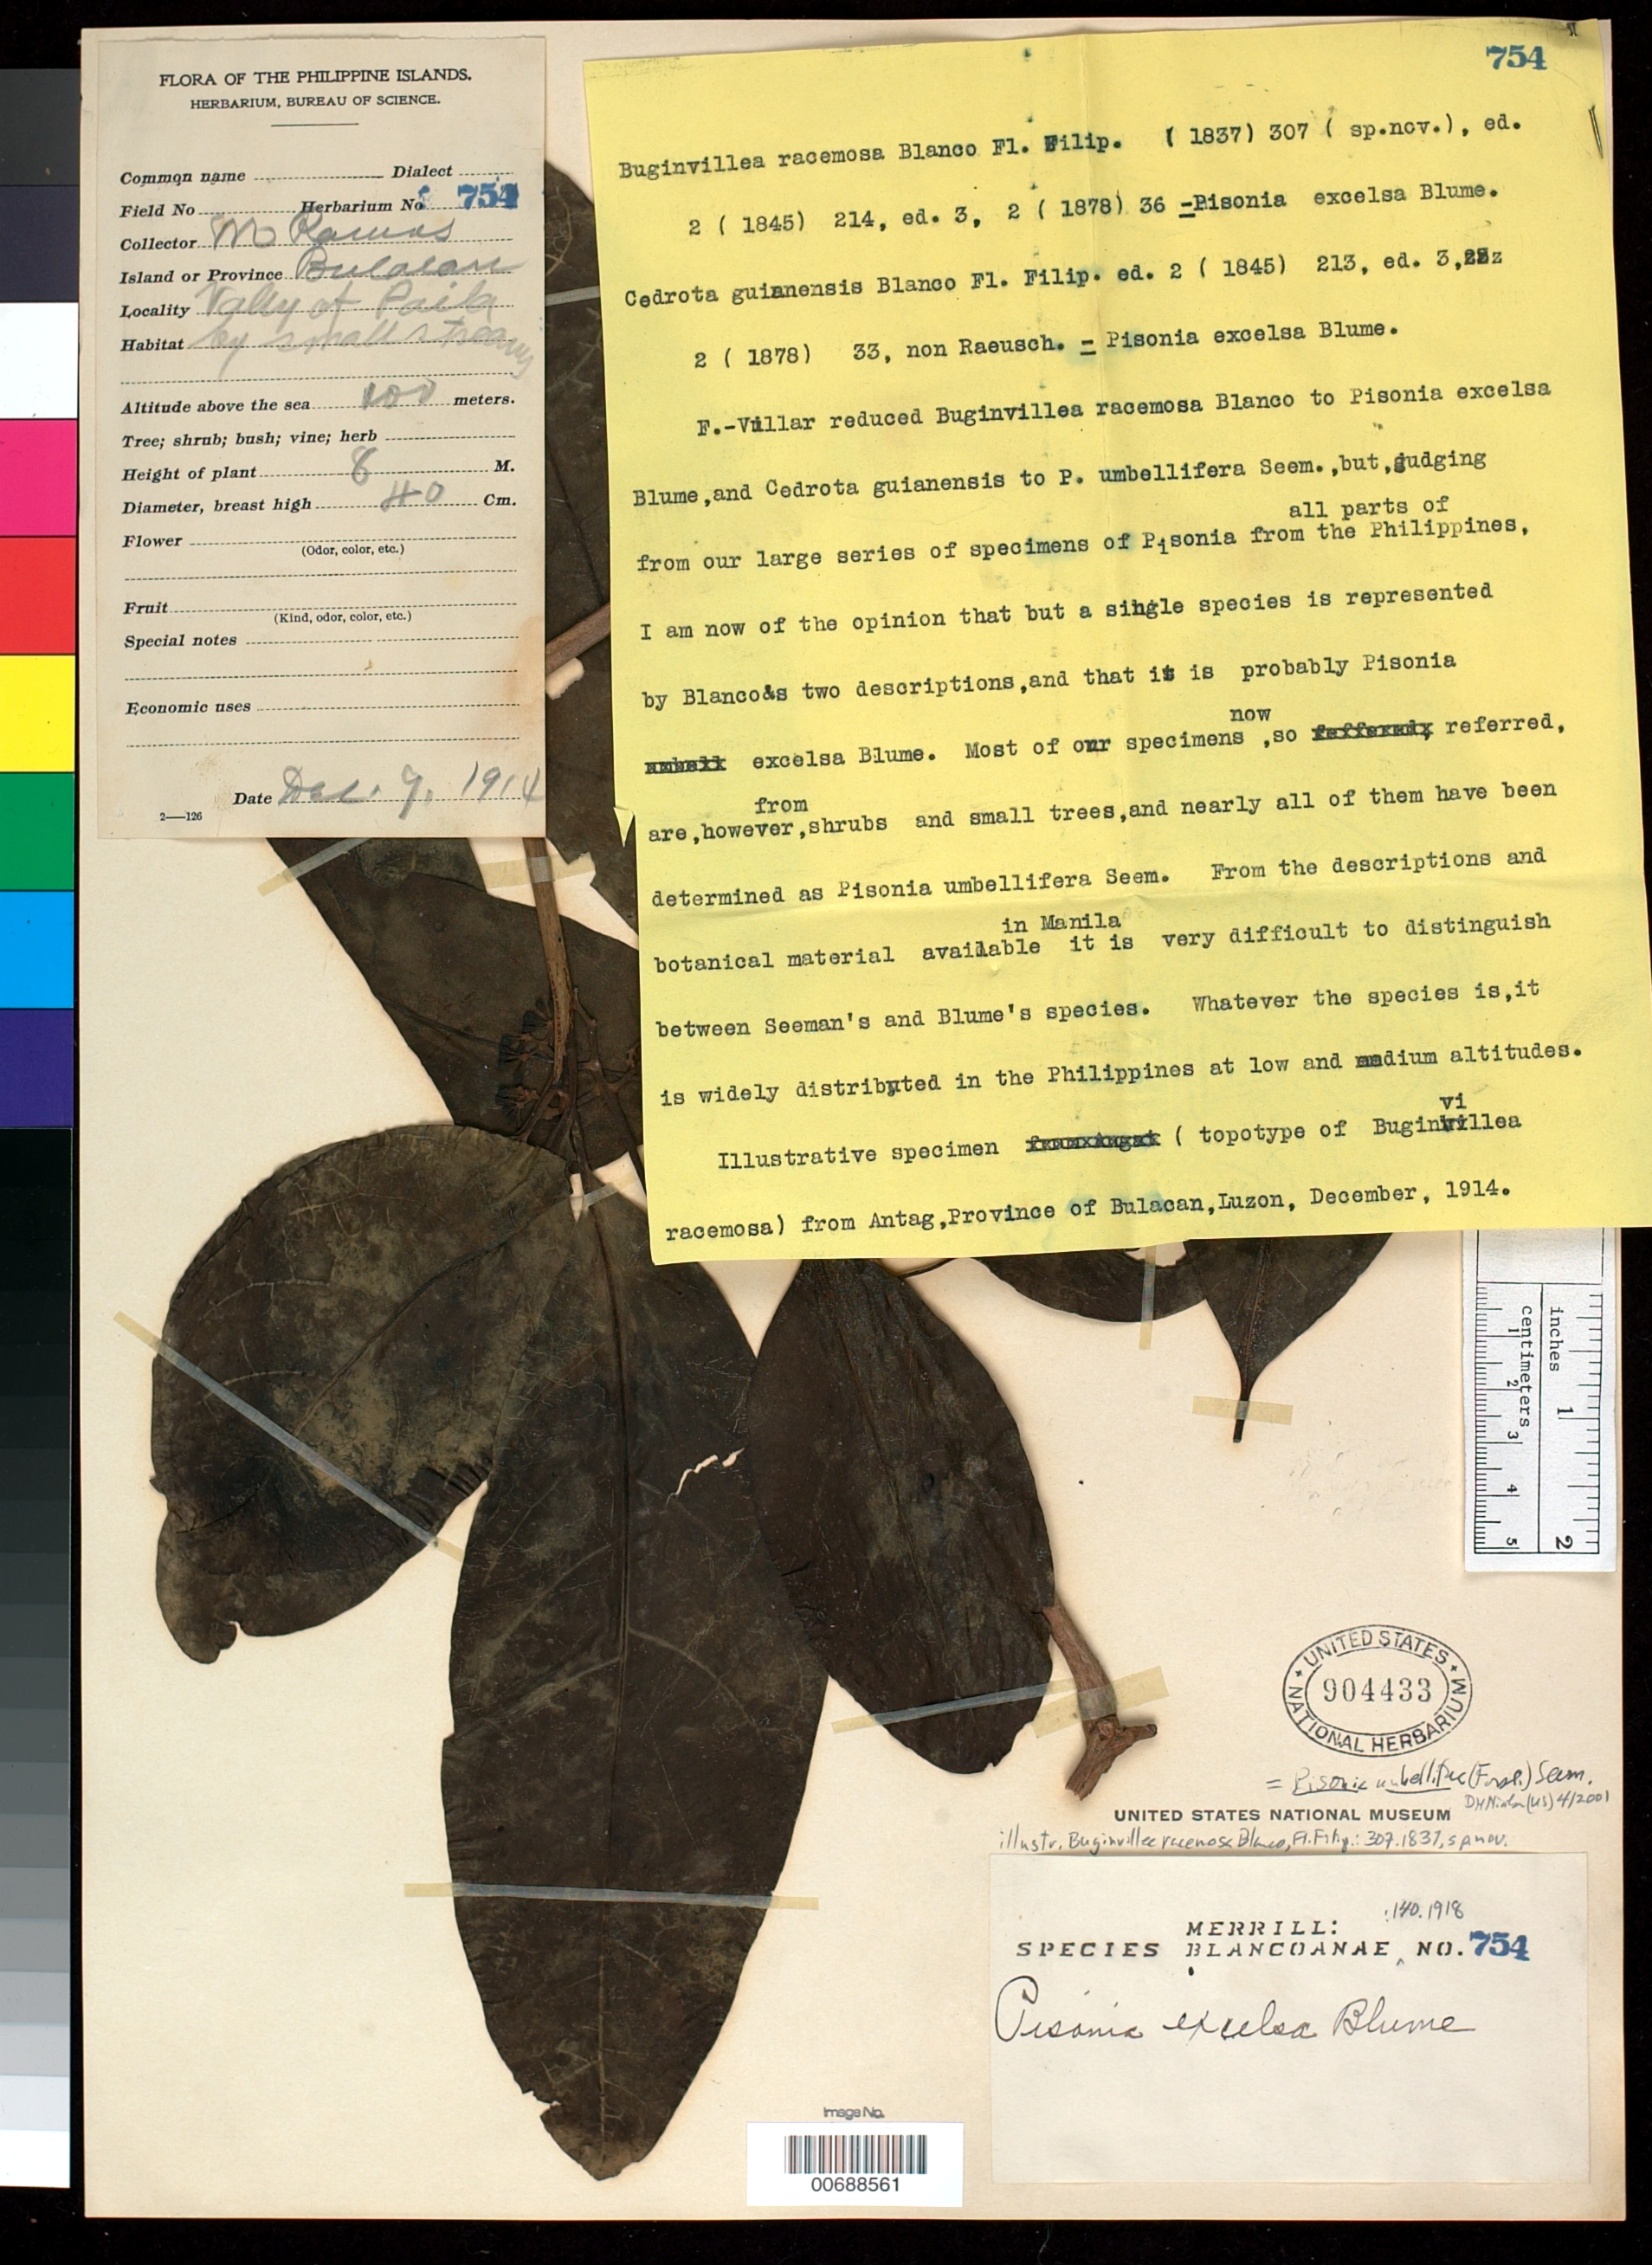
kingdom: Plantae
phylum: Tracheophyta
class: Magnoliopsida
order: Caryophyllales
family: Nyctaginaceae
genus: Pisonia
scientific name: Pisonia umbellifera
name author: (J.R. Forst. & G. Forst.) Seem.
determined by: Nicolson, Dan H.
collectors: M. Ramos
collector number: Sp. Blancoan. 0754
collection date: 1914-12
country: Philippines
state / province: Central Luzon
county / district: Bulacan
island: Luzon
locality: valley of Paila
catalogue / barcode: US 904433